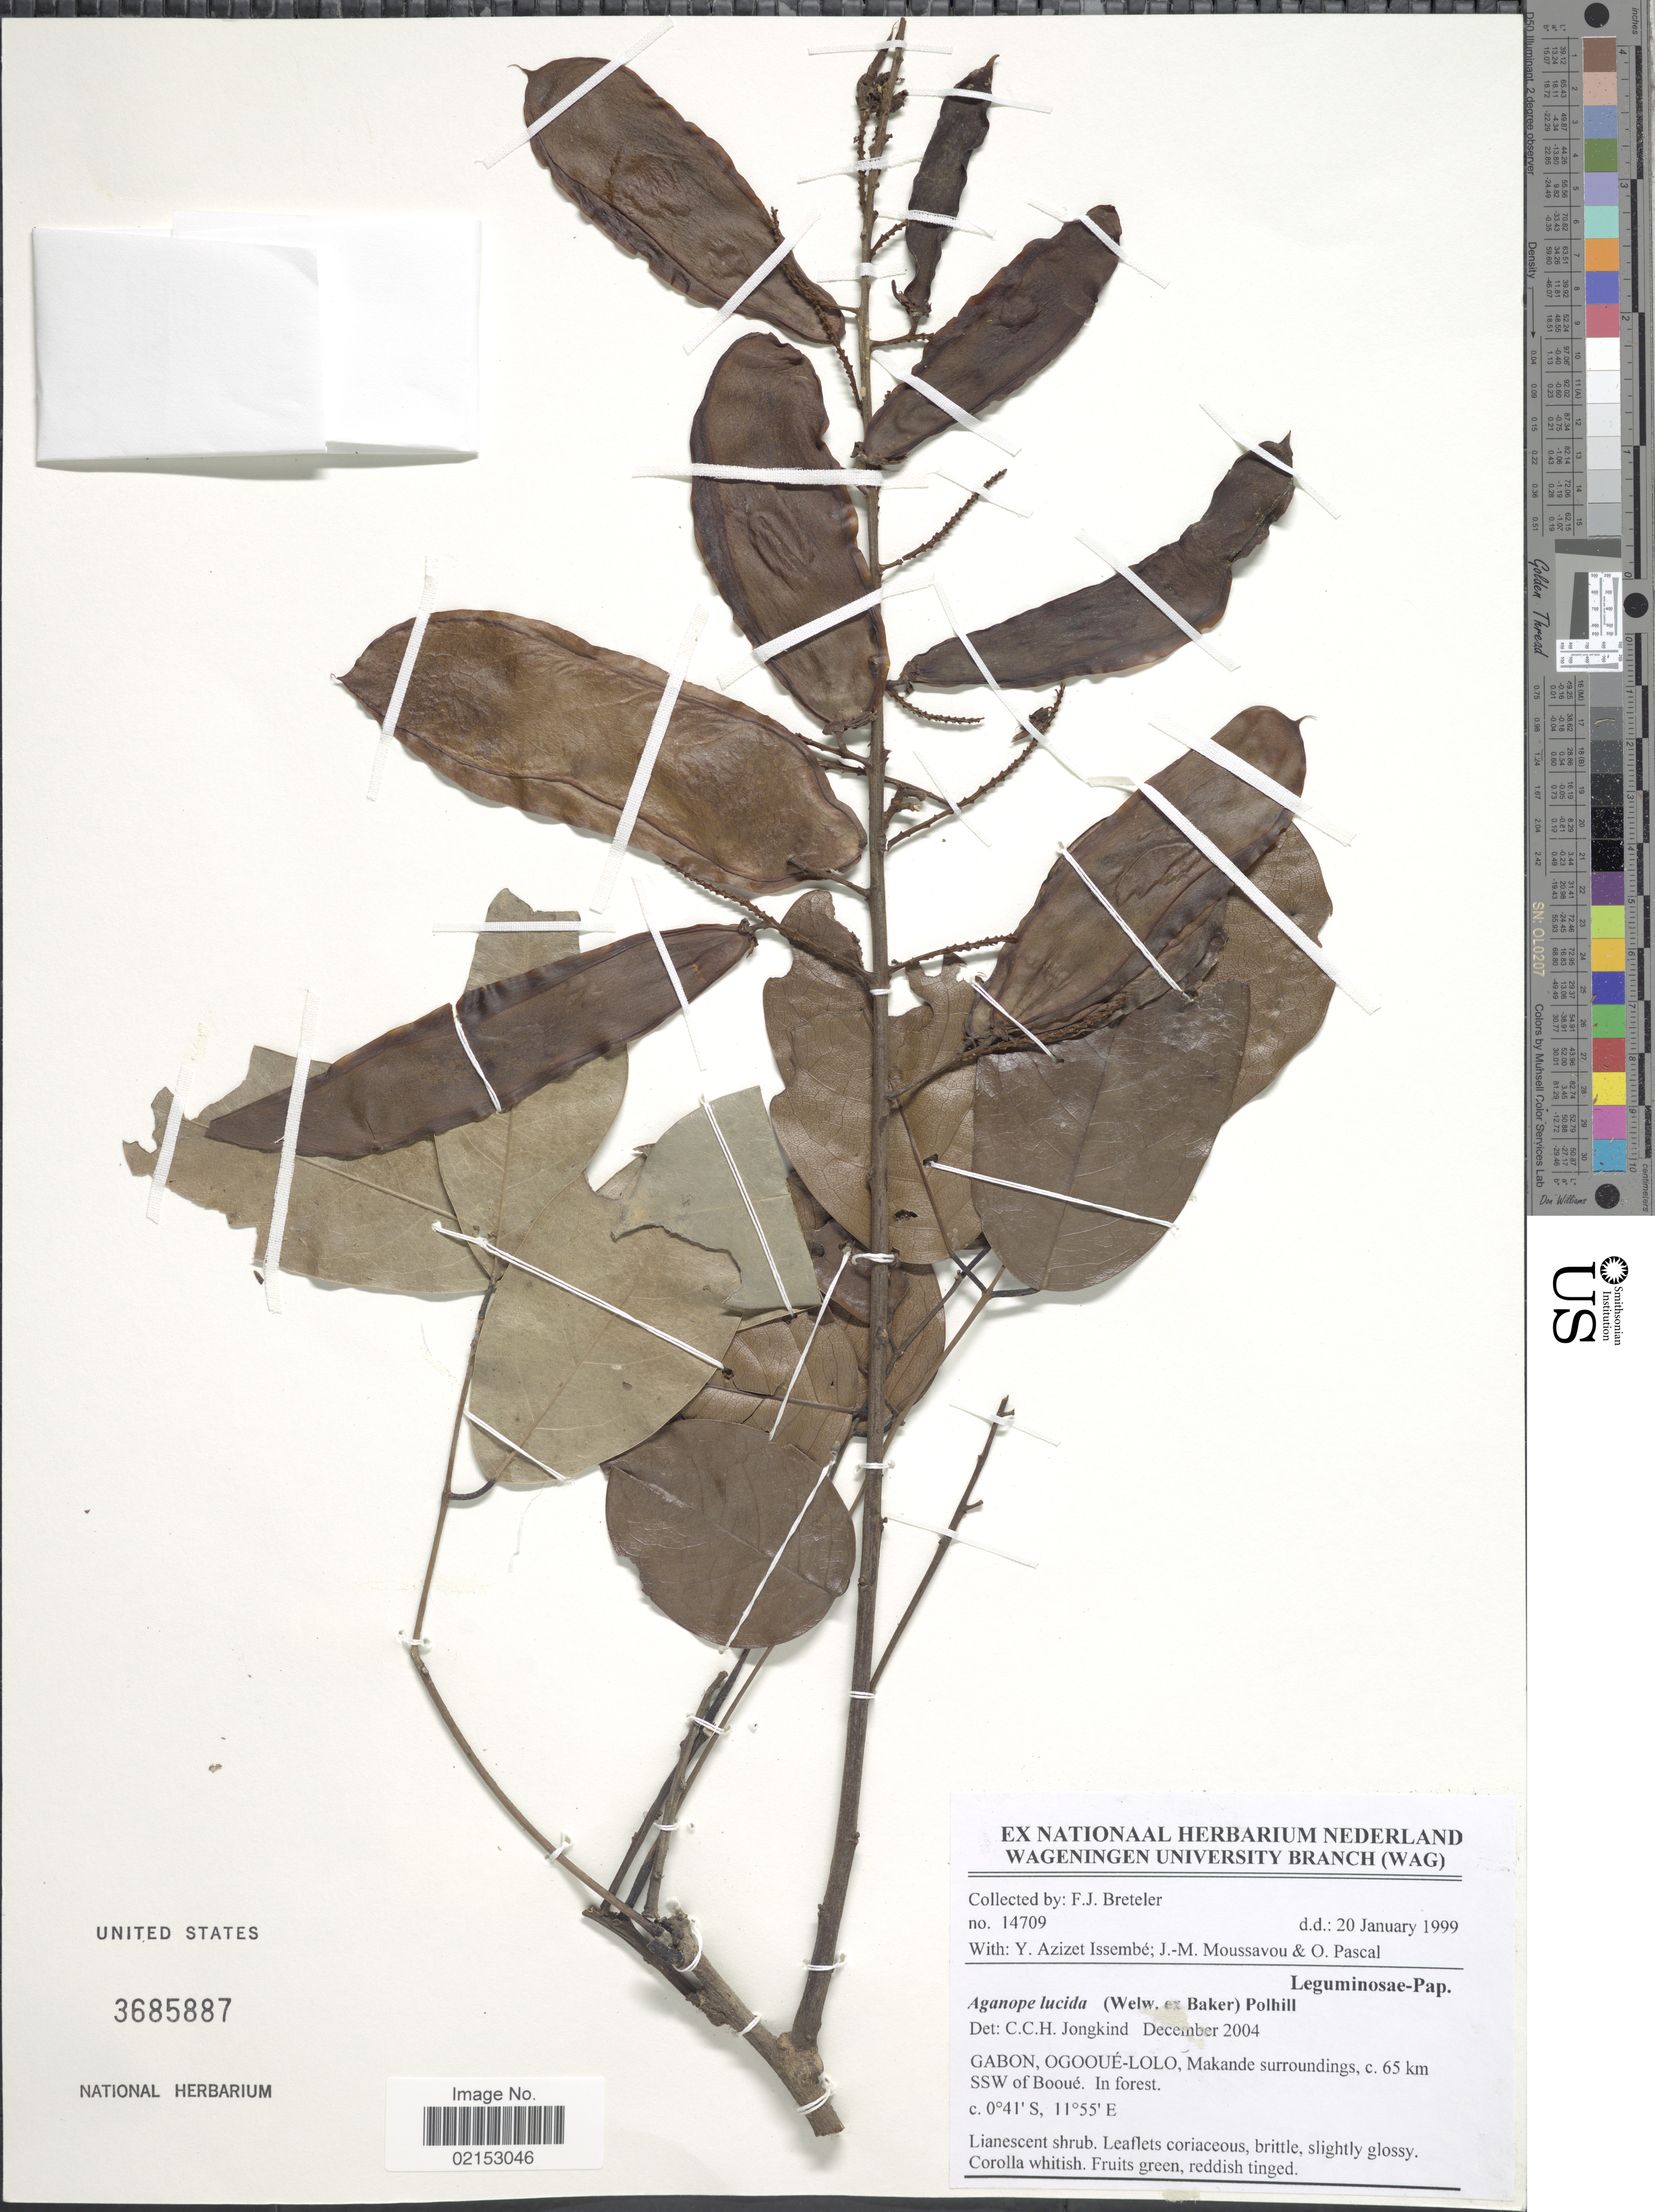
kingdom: Plantae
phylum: Tracheophyta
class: Magnoliopsida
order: Fabales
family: Fabaceae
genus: Aganope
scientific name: Aganope lucida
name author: (Welw. ex Baker) Polhill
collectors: F. J. Breteler, Y. Issembe, J. Moussavou & O. Pascal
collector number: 14709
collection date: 1999-01-20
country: Gabon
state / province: Ogooue-Lolo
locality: Makande surroundings, c. 65 km SSW of Booué. In forest.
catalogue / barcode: US 3685887